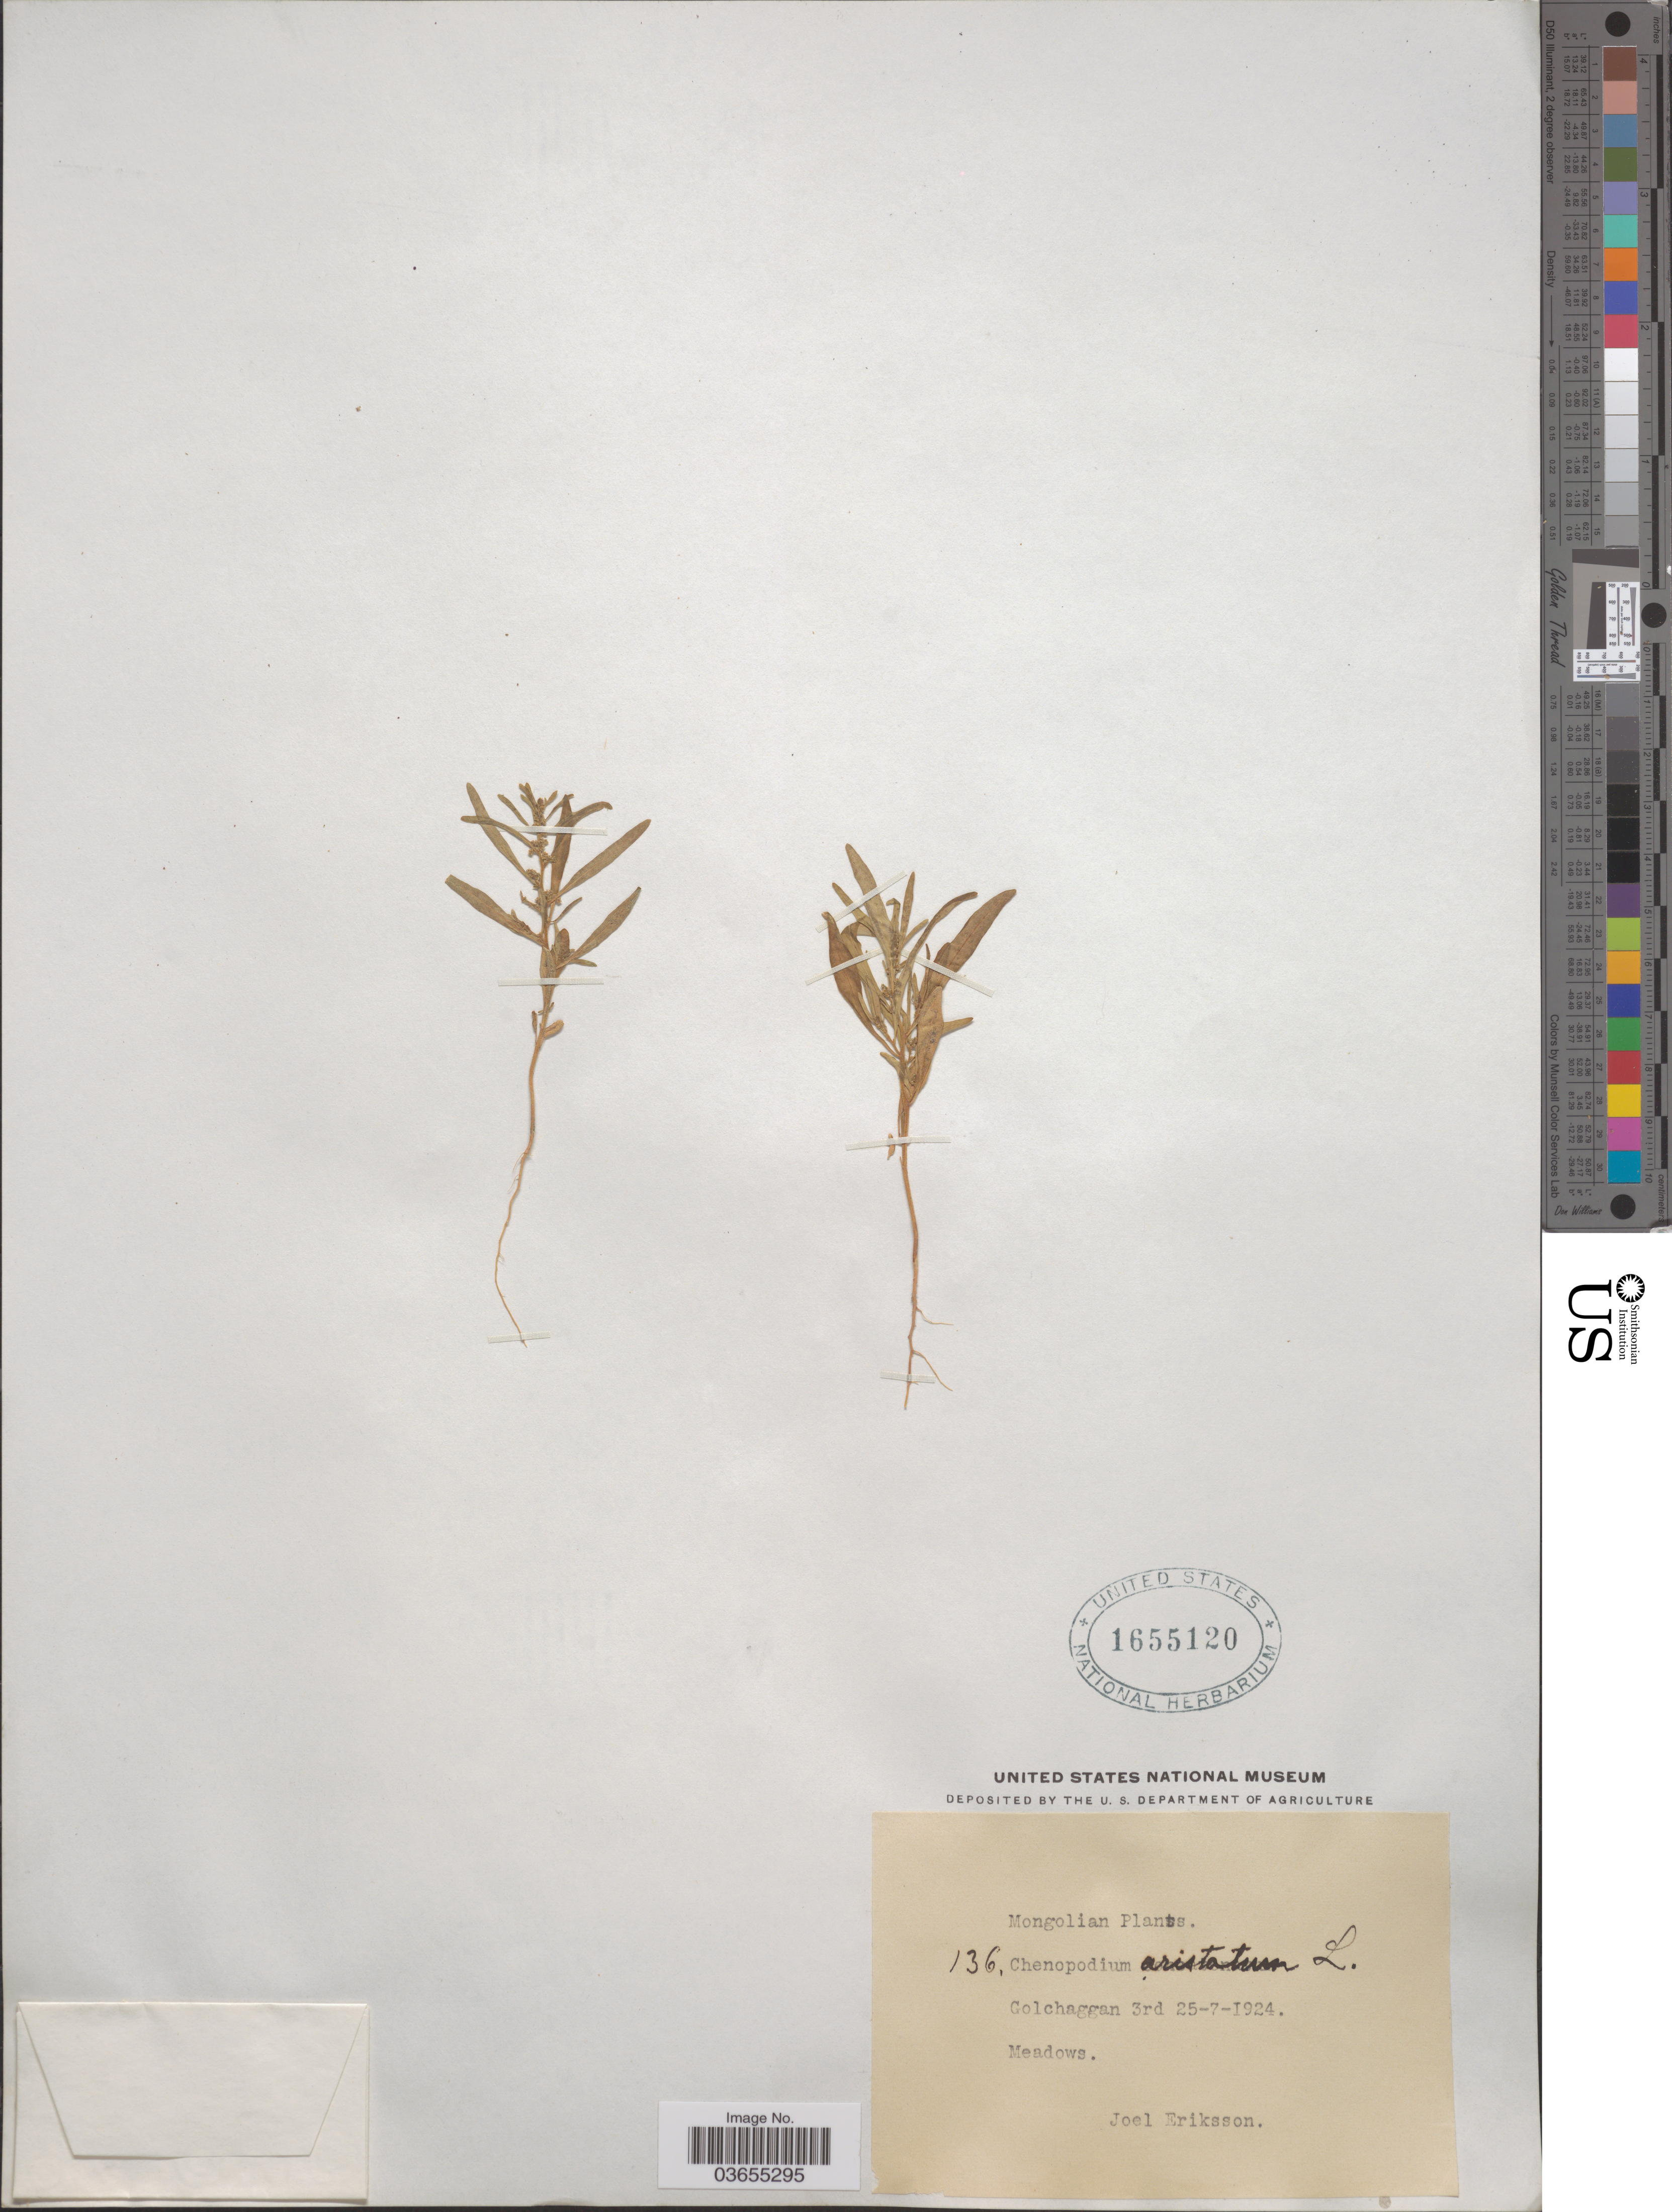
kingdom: Plantae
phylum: Tracheophyta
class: Magnoliopsida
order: Caryophyllales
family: Amaranthaceae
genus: Chenopodium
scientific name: Chenopodium aristatum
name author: L.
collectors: J. Eriksson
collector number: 136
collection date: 1924-07-25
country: Mongolia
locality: Golchaggan 3rd.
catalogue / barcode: US 1655120